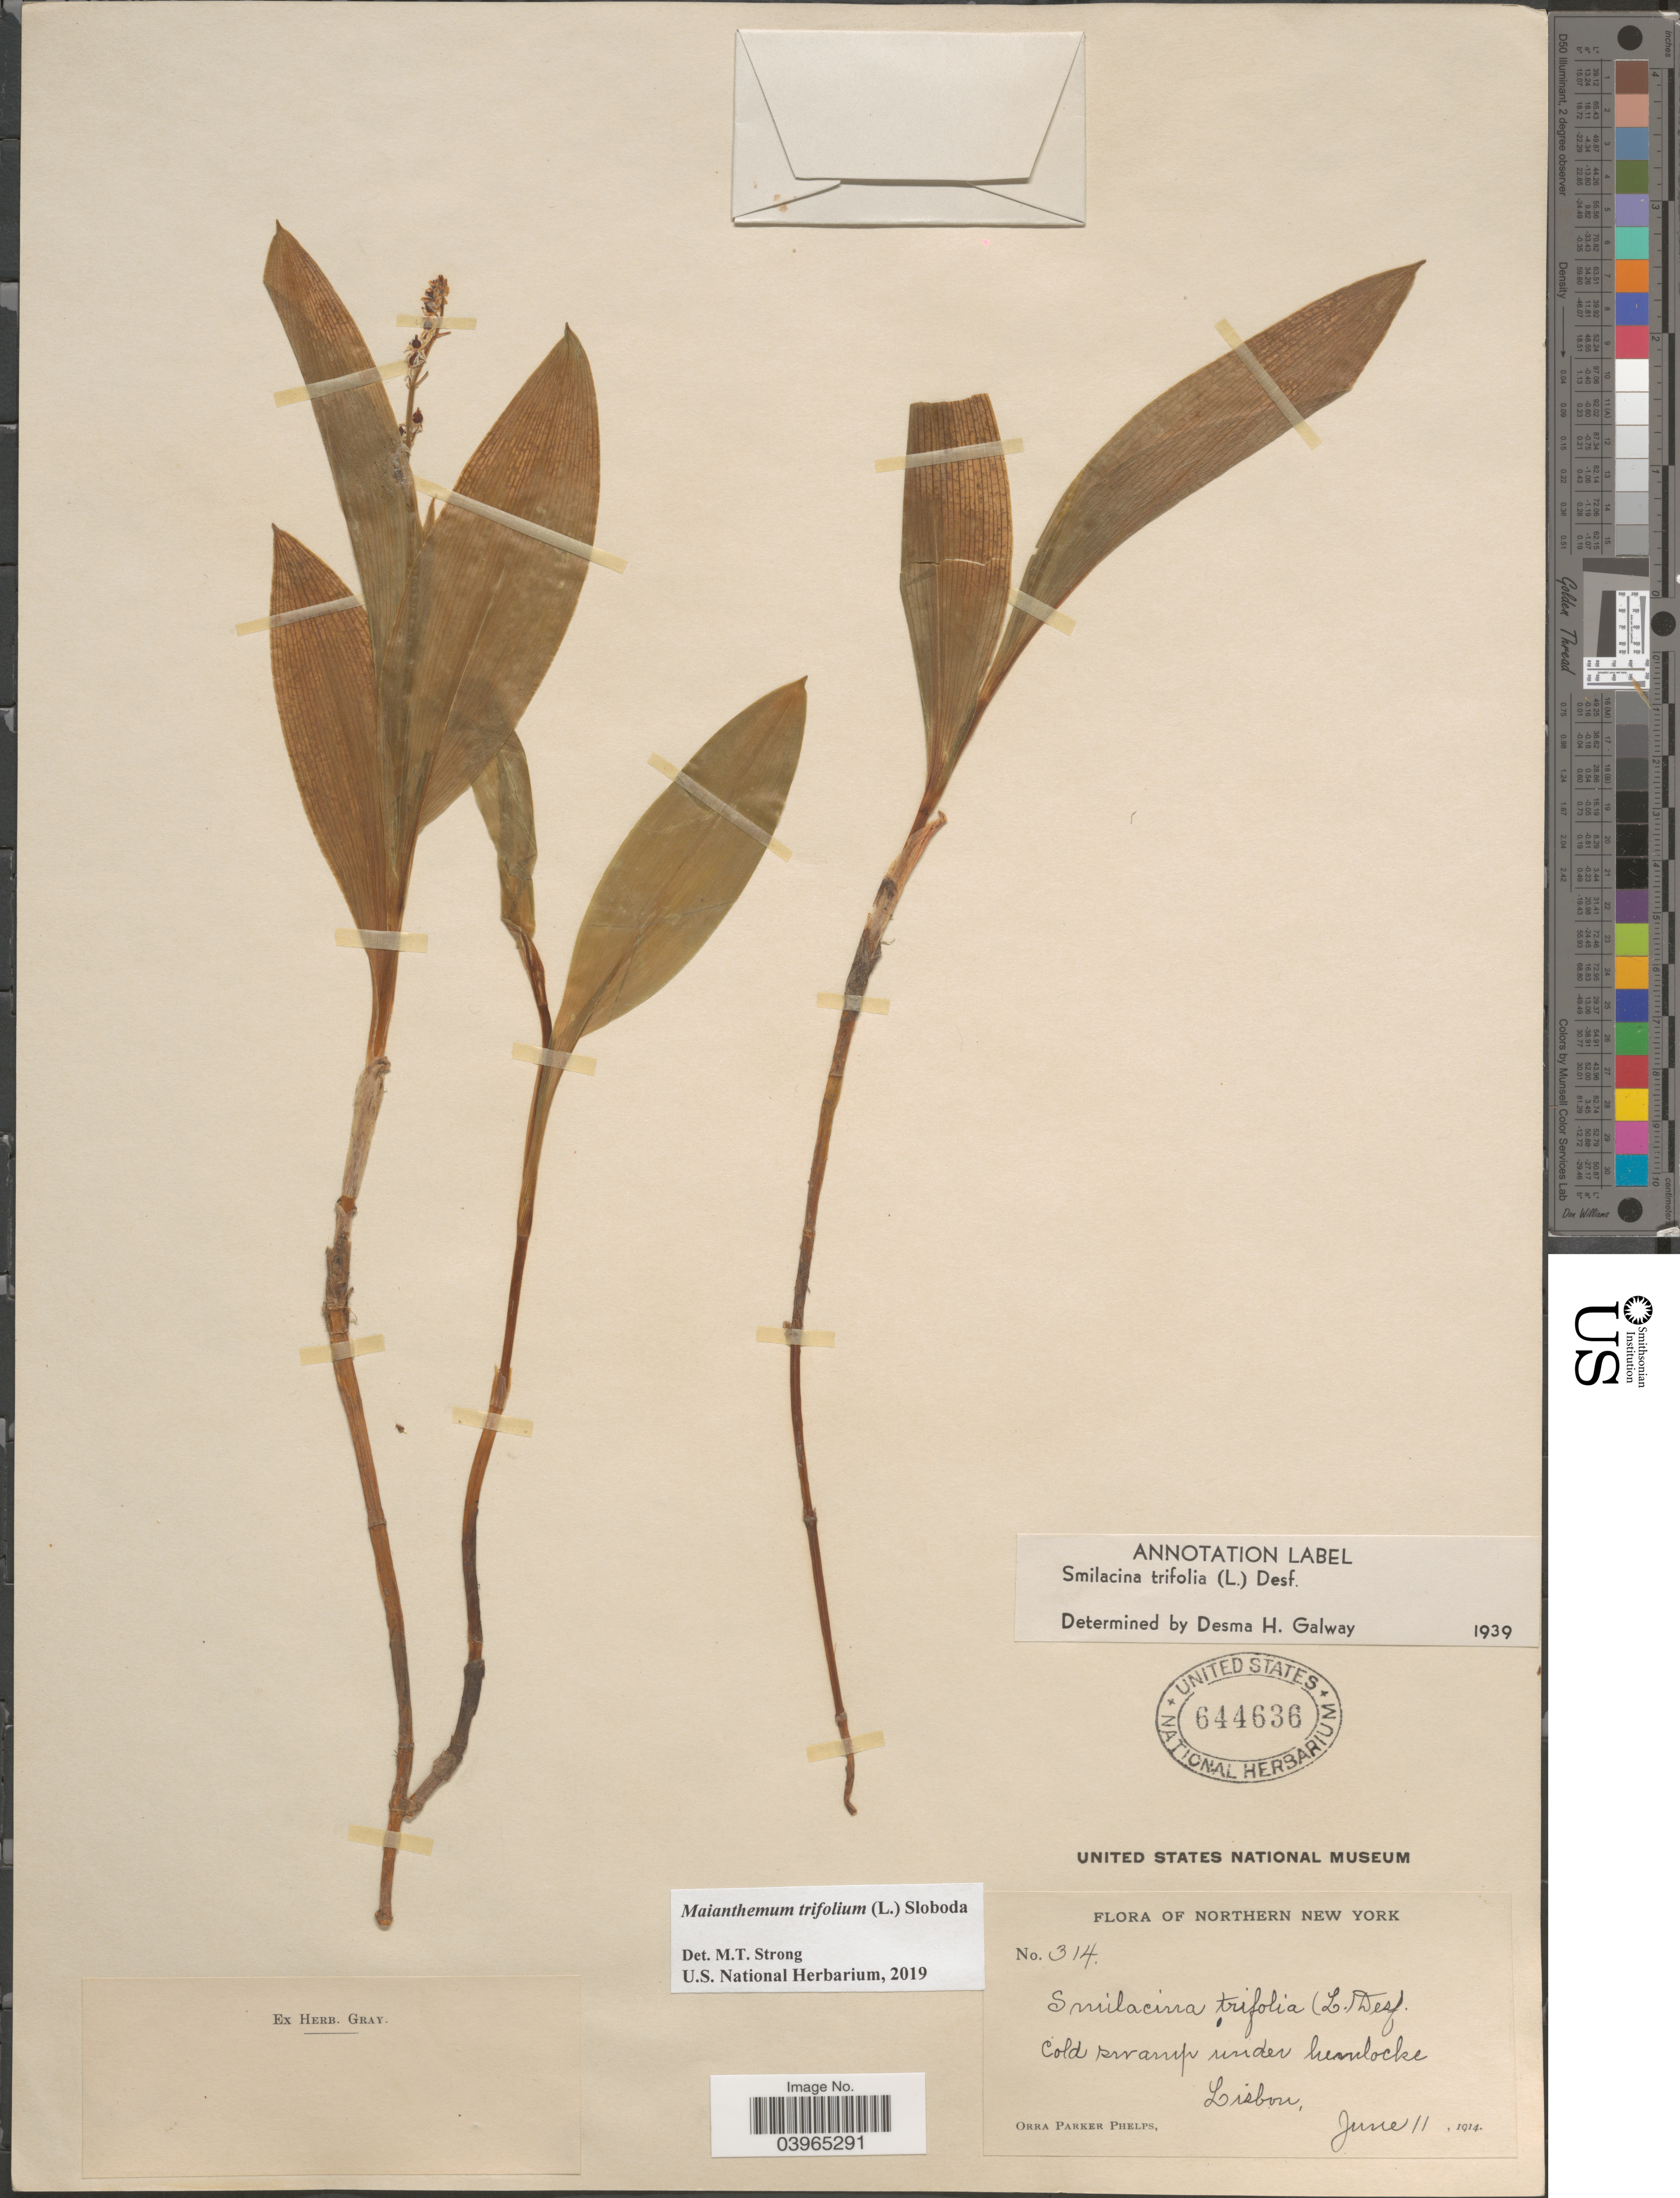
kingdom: Plantae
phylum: Tracheophyta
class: Liliopsida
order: Asparagales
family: Asparagaceae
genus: Maianthemum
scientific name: Maianthemum trifolium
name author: (L.) Sloboda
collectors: O. P. Phelps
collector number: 314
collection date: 1914-06-11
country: United States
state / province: New York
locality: Northern New York. Cold swamp under hemlocke Lisbon.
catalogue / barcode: US 644636